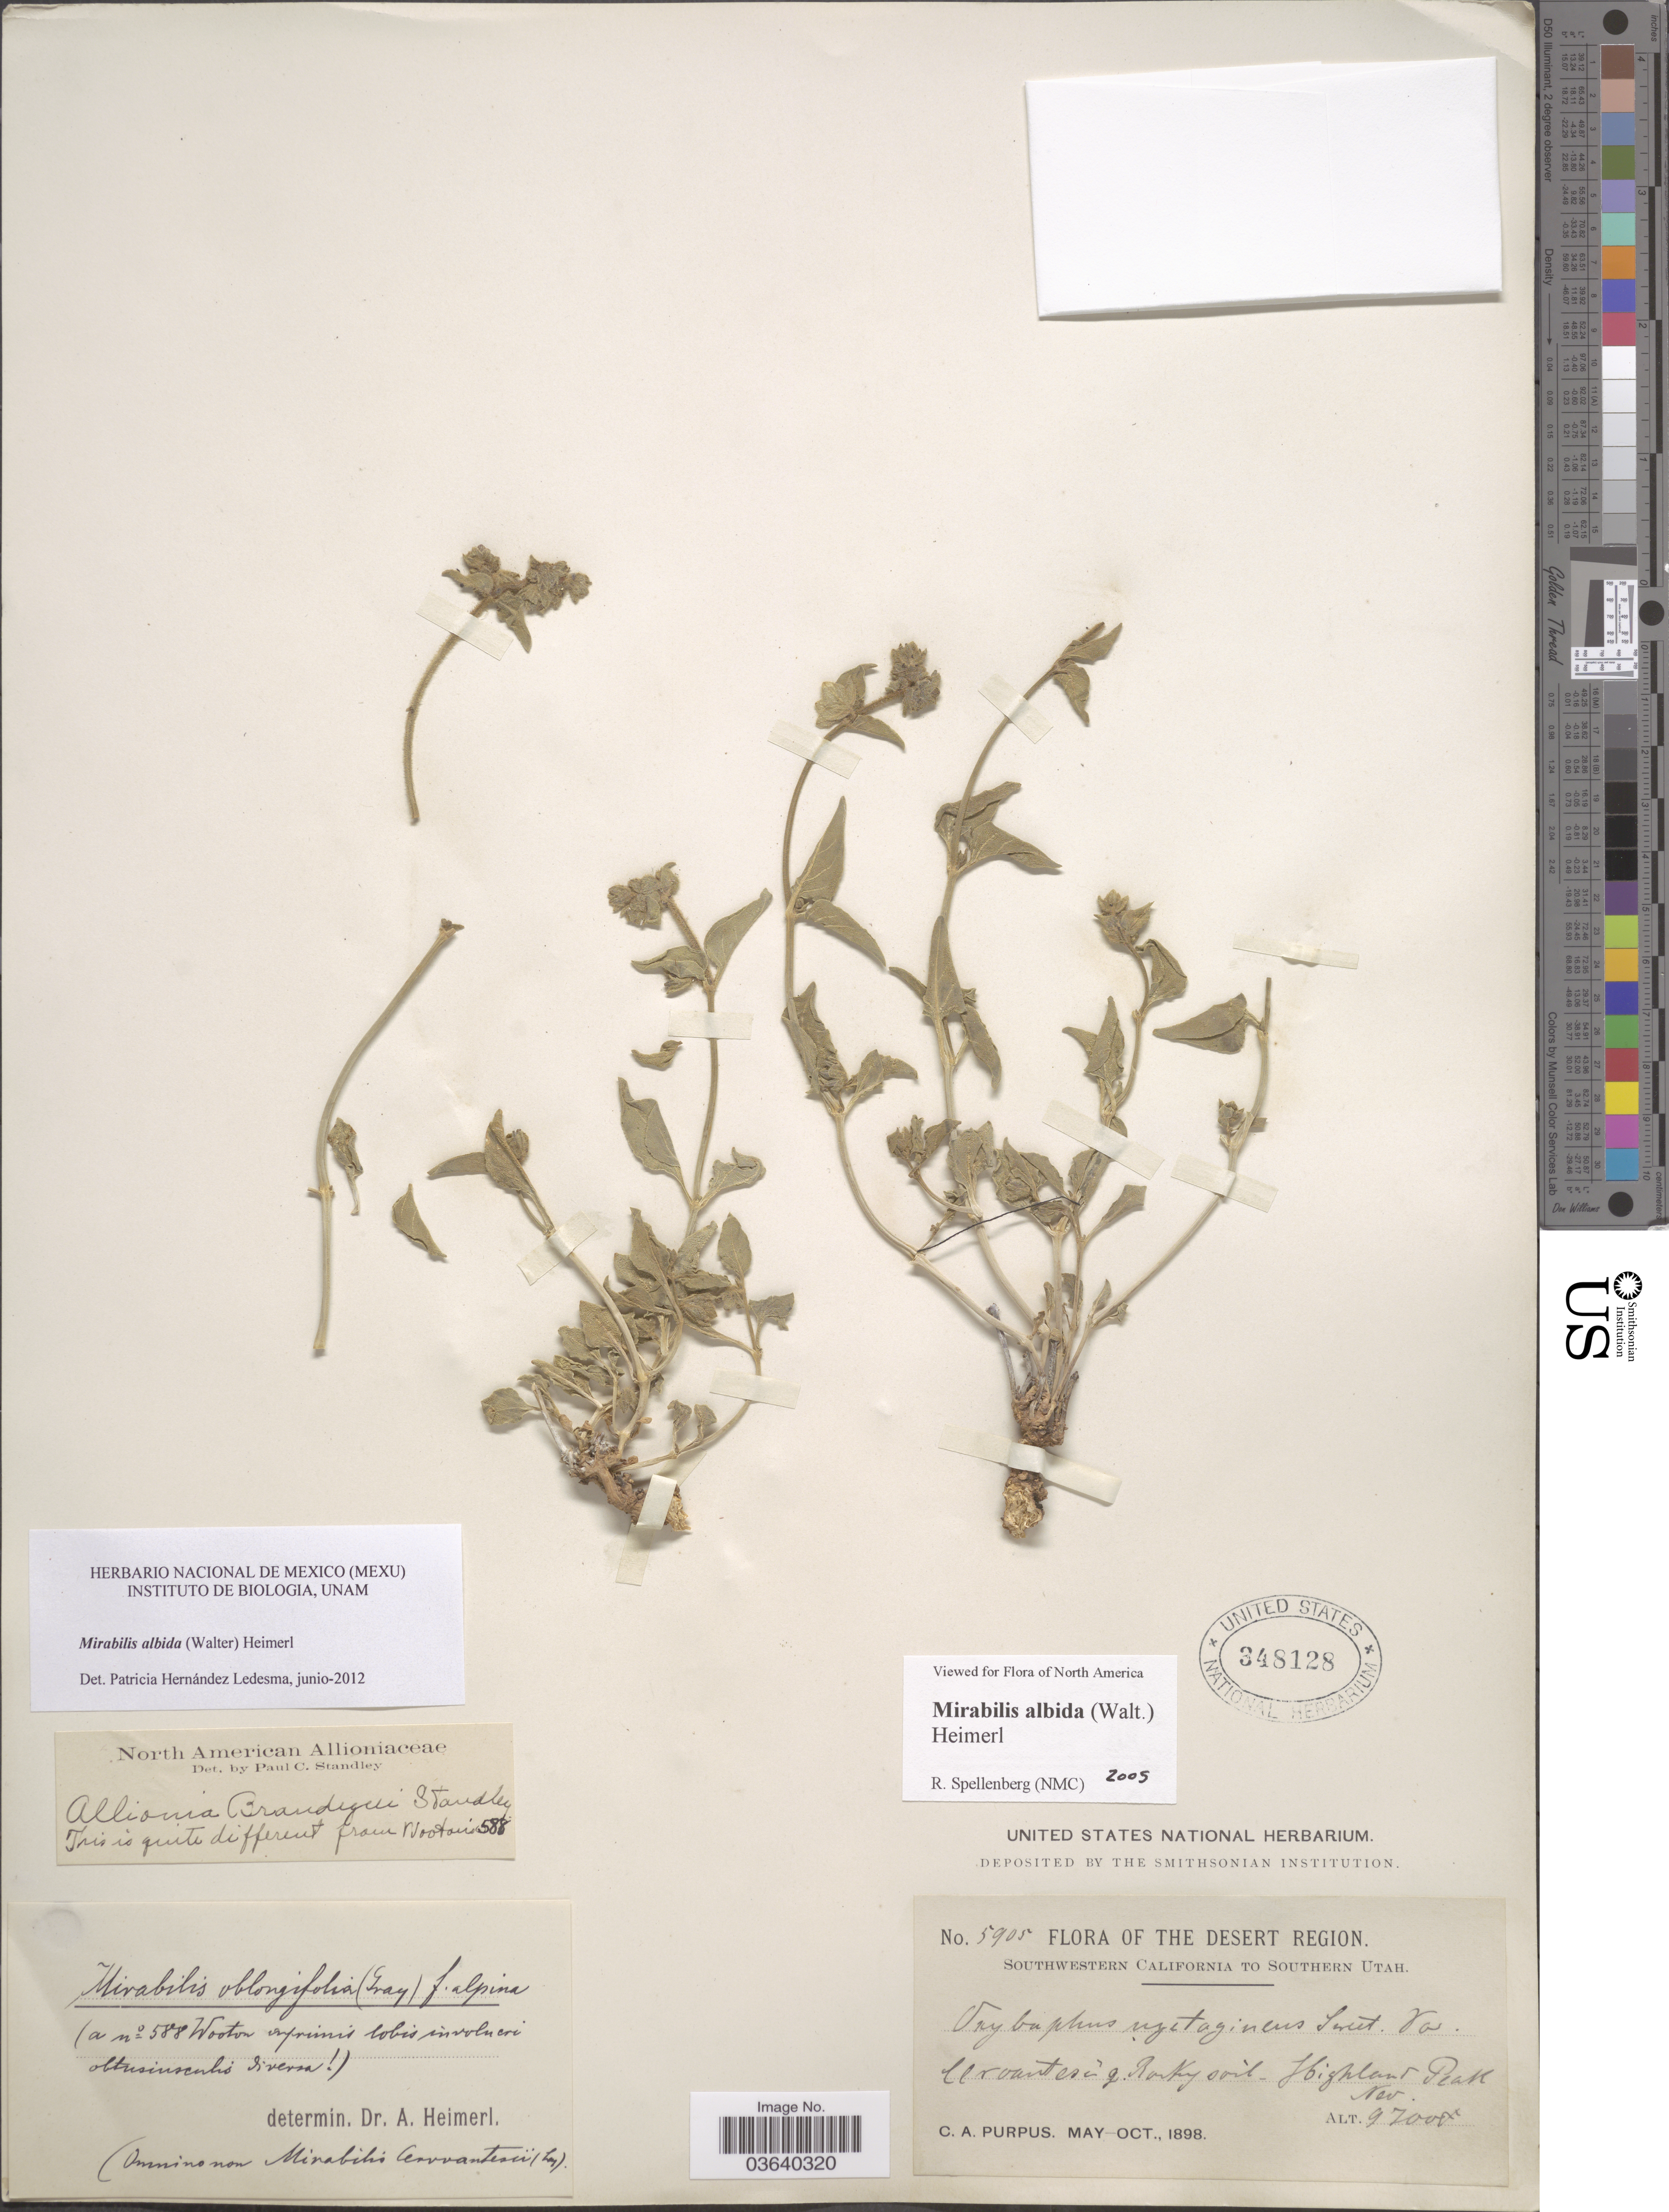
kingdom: Plantae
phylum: Tracheophyta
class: Magnoliopsida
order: Caryophyllales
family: Nyctaginaceae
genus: Mirabilis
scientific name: Mirabilis albida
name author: (Walter) Heimerl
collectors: C. A. Purpus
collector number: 5905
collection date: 1898-05/1898-10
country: United States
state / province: Nevada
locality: Desert Region. Ceroantesing. Highland Peak.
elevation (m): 2957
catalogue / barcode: US 348128